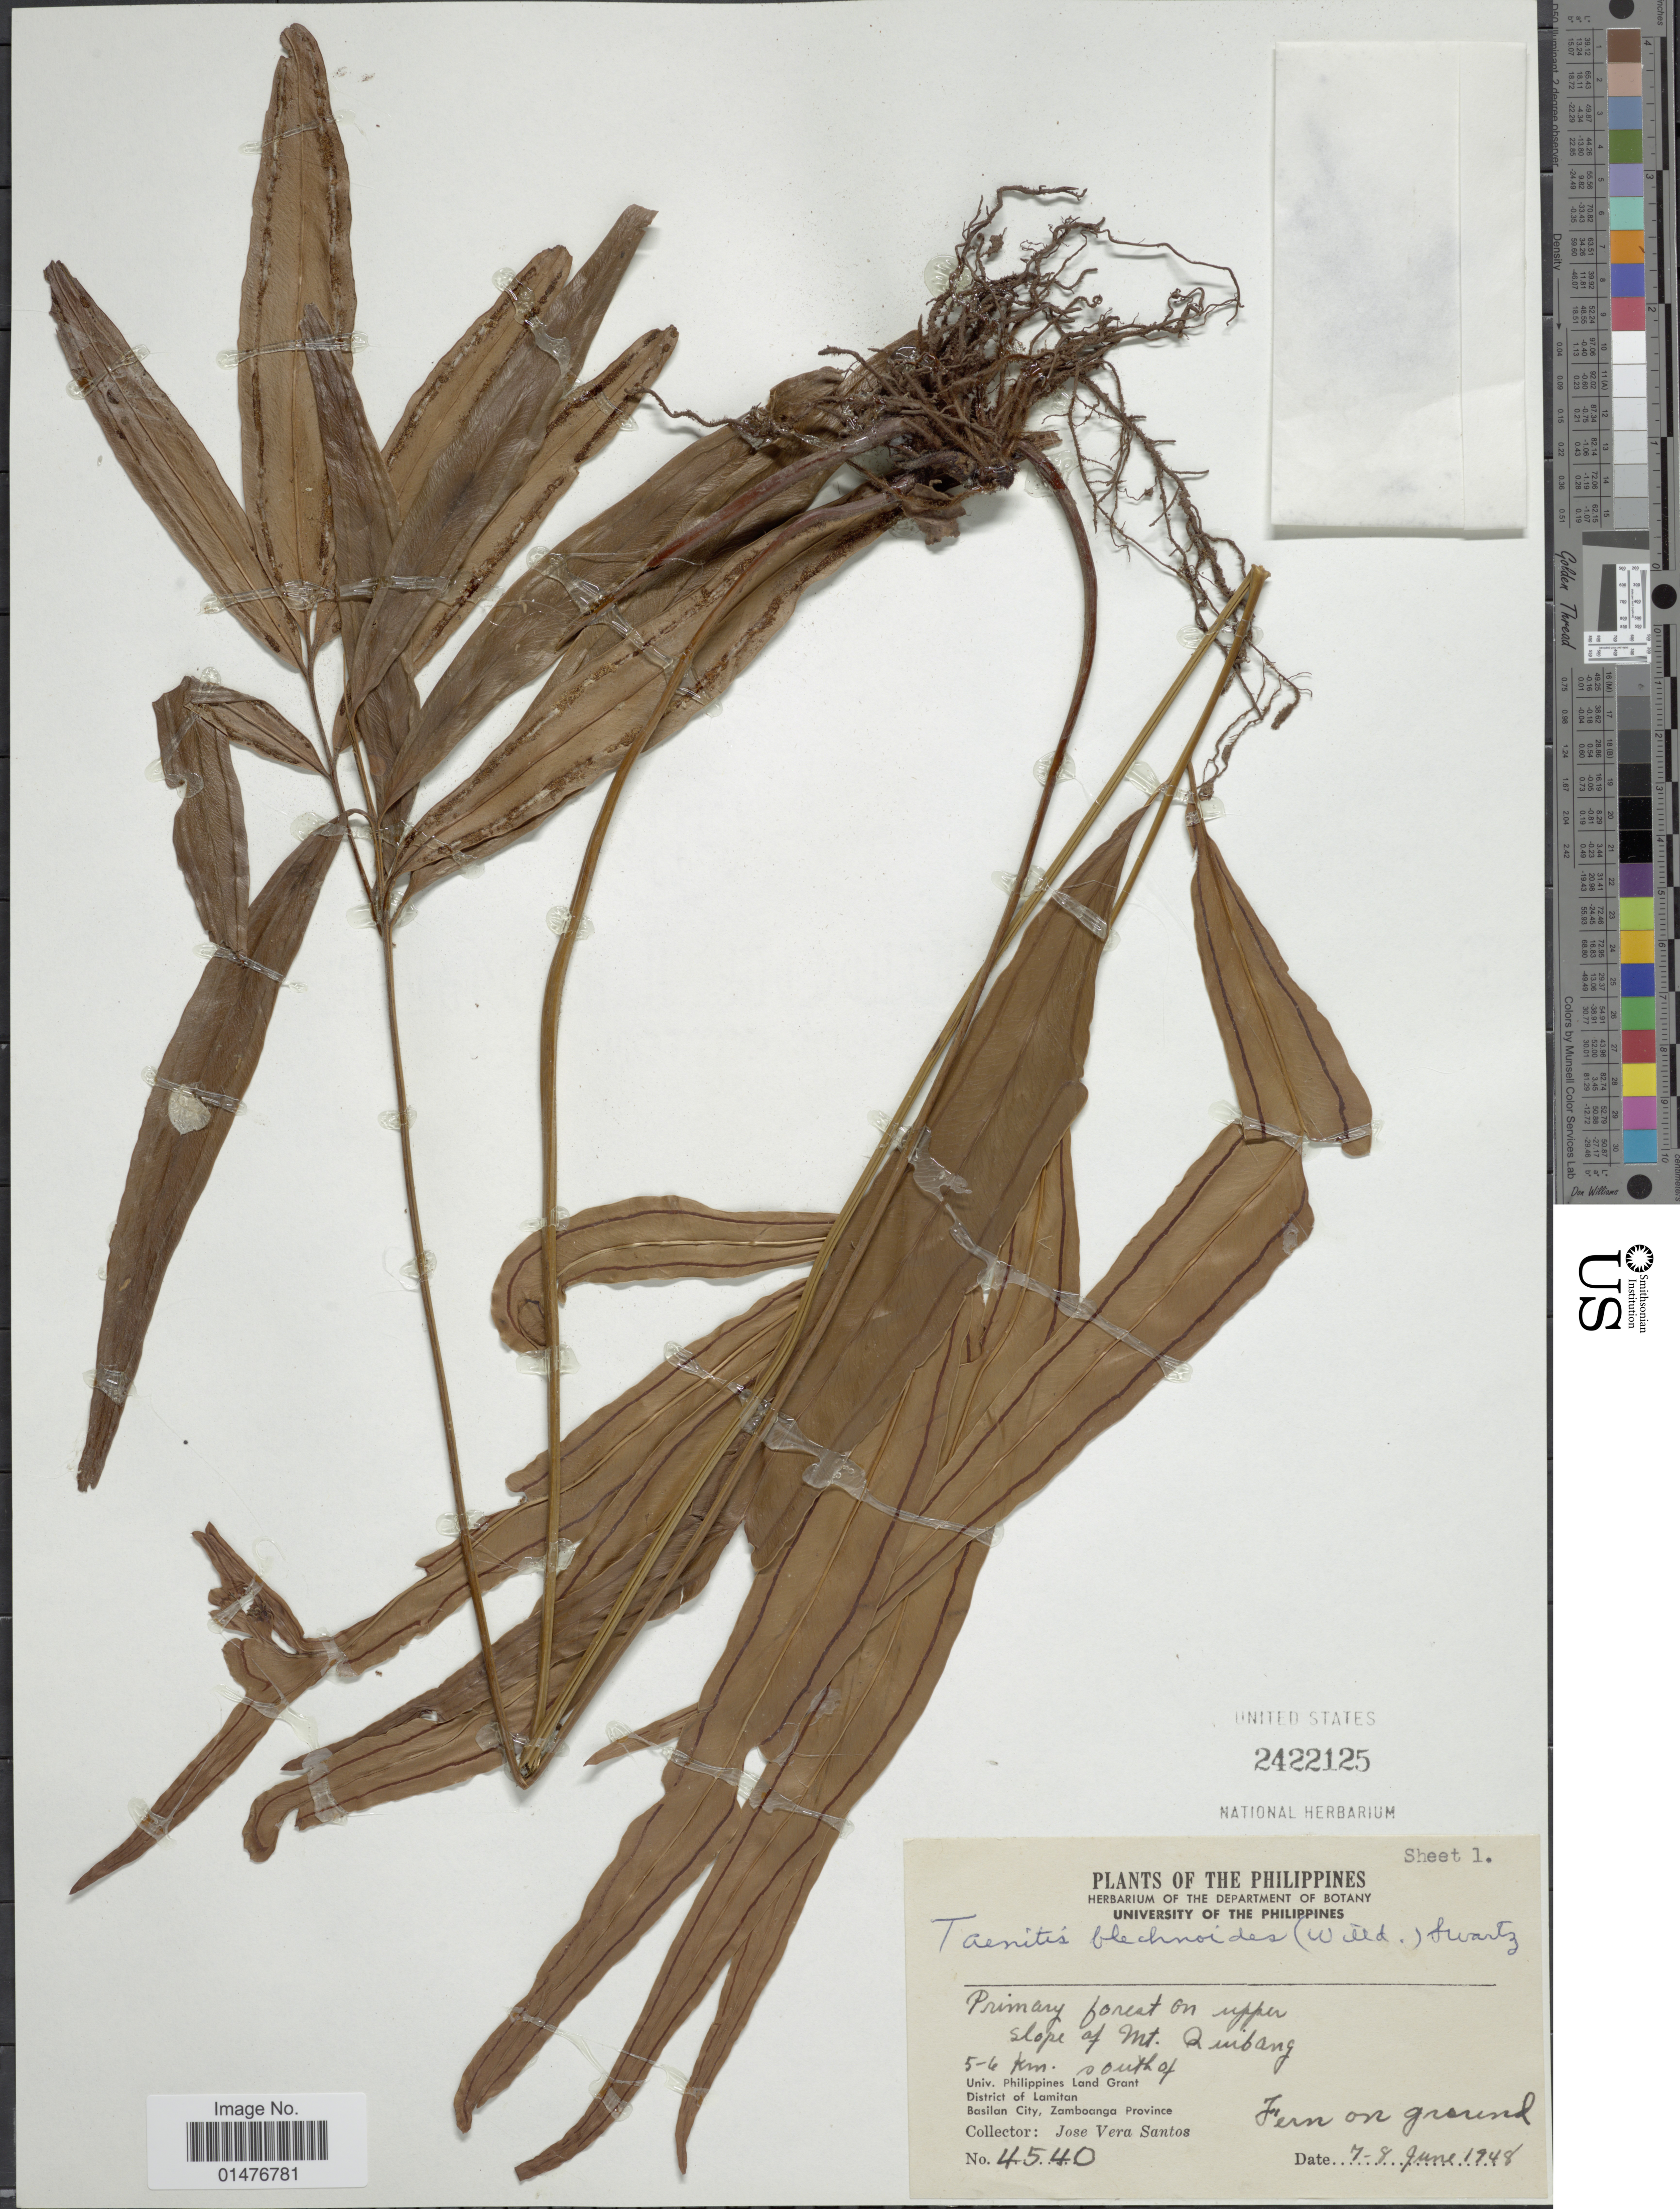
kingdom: Plantae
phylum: Tracheophyta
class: Polypodiopsida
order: Polypodiales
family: Pteridaceae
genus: Taenitis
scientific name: Taenitis blechnoides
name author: (Willd.) Sw.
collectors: J. V. Santos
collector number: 4540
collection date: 1948-06-07/1948-06-08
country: Philippines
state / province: Muslim Mindanao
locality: Univ. Philippines Land Grant, District of Lamitan, Basilan city, Zamboanga Province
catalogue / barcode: US 2422125